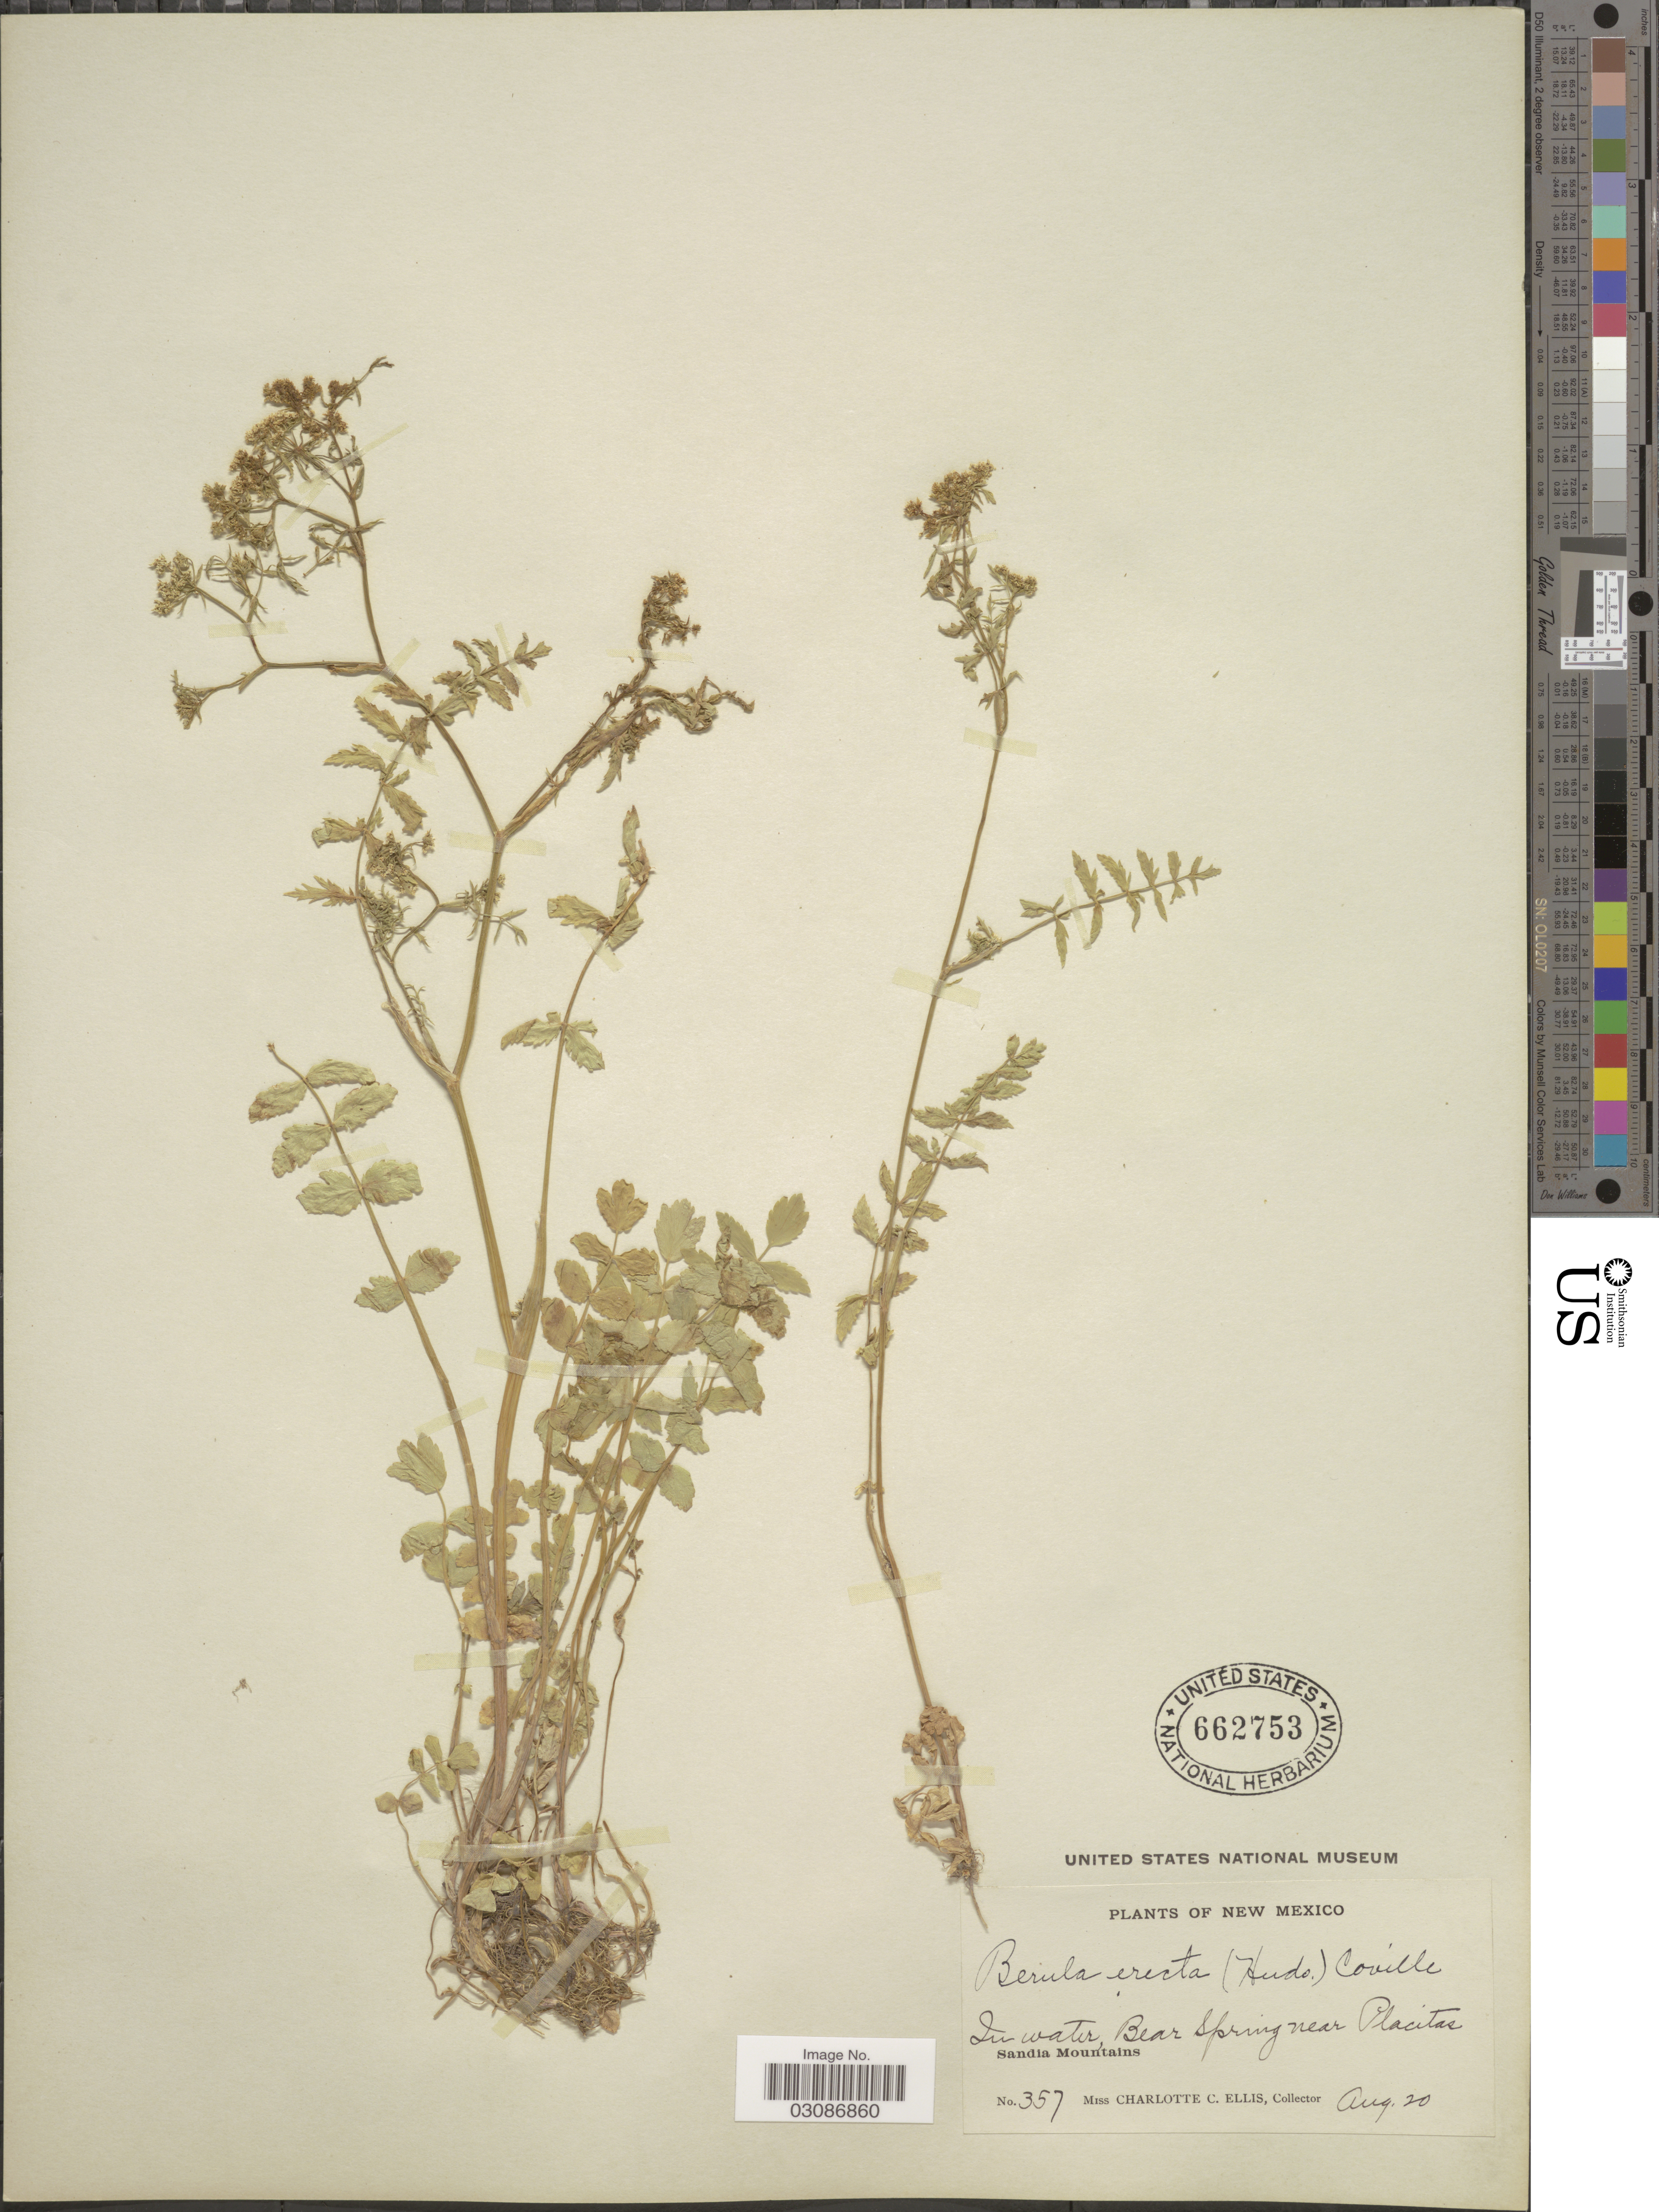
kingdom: Plantae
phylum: Tracheophyta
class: Magnoliopsida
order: Apiales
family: Apiaceae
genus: Berula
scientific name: Berula erecta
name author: (Huds.) Coville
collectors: C. C. Ellis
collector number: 357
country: United States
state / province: New Mexico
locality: In water Bear Spring near Placitas. Sandia Mountains.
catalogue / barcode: US 662753